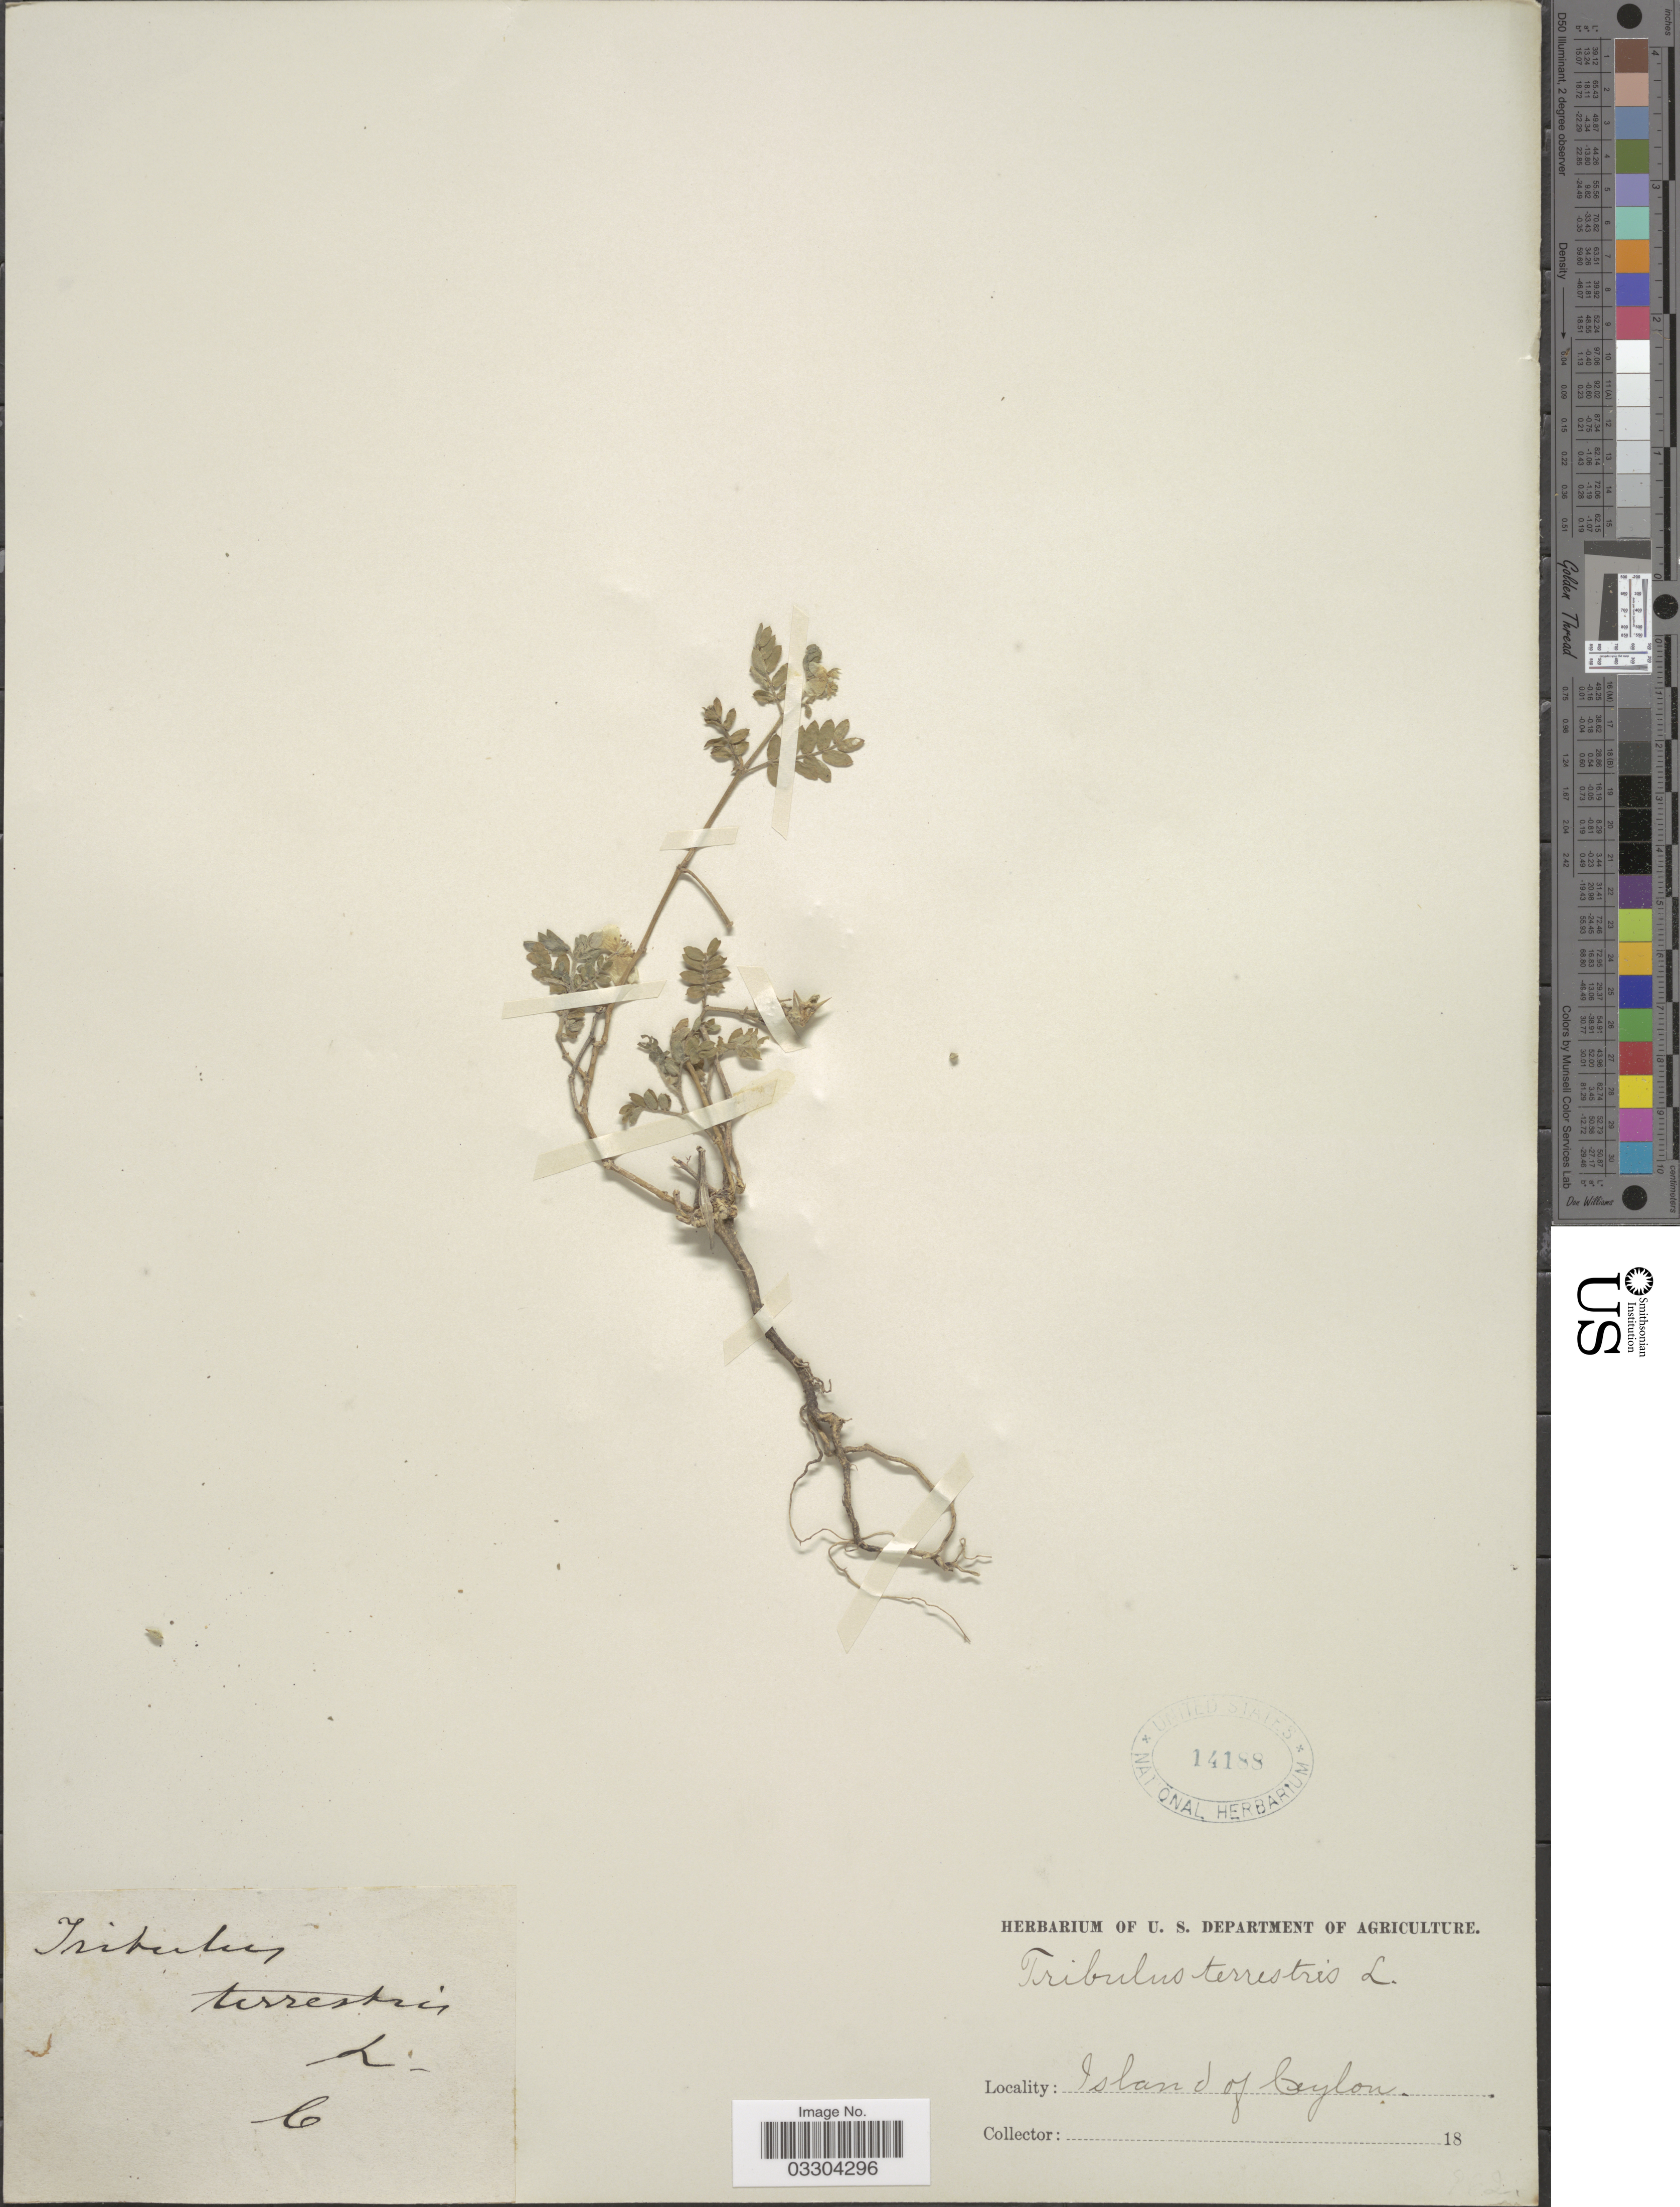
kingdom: Plantae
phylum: Tracheophyta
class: Magnoliopsida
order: Zygophyllales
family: Zygophyllaceae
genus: Tribulus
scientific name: Tribulus terrestris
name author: L.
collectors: Facchini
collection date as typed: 18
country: Sri Lanka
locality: Island of Ceylon.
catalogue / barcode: US 14188